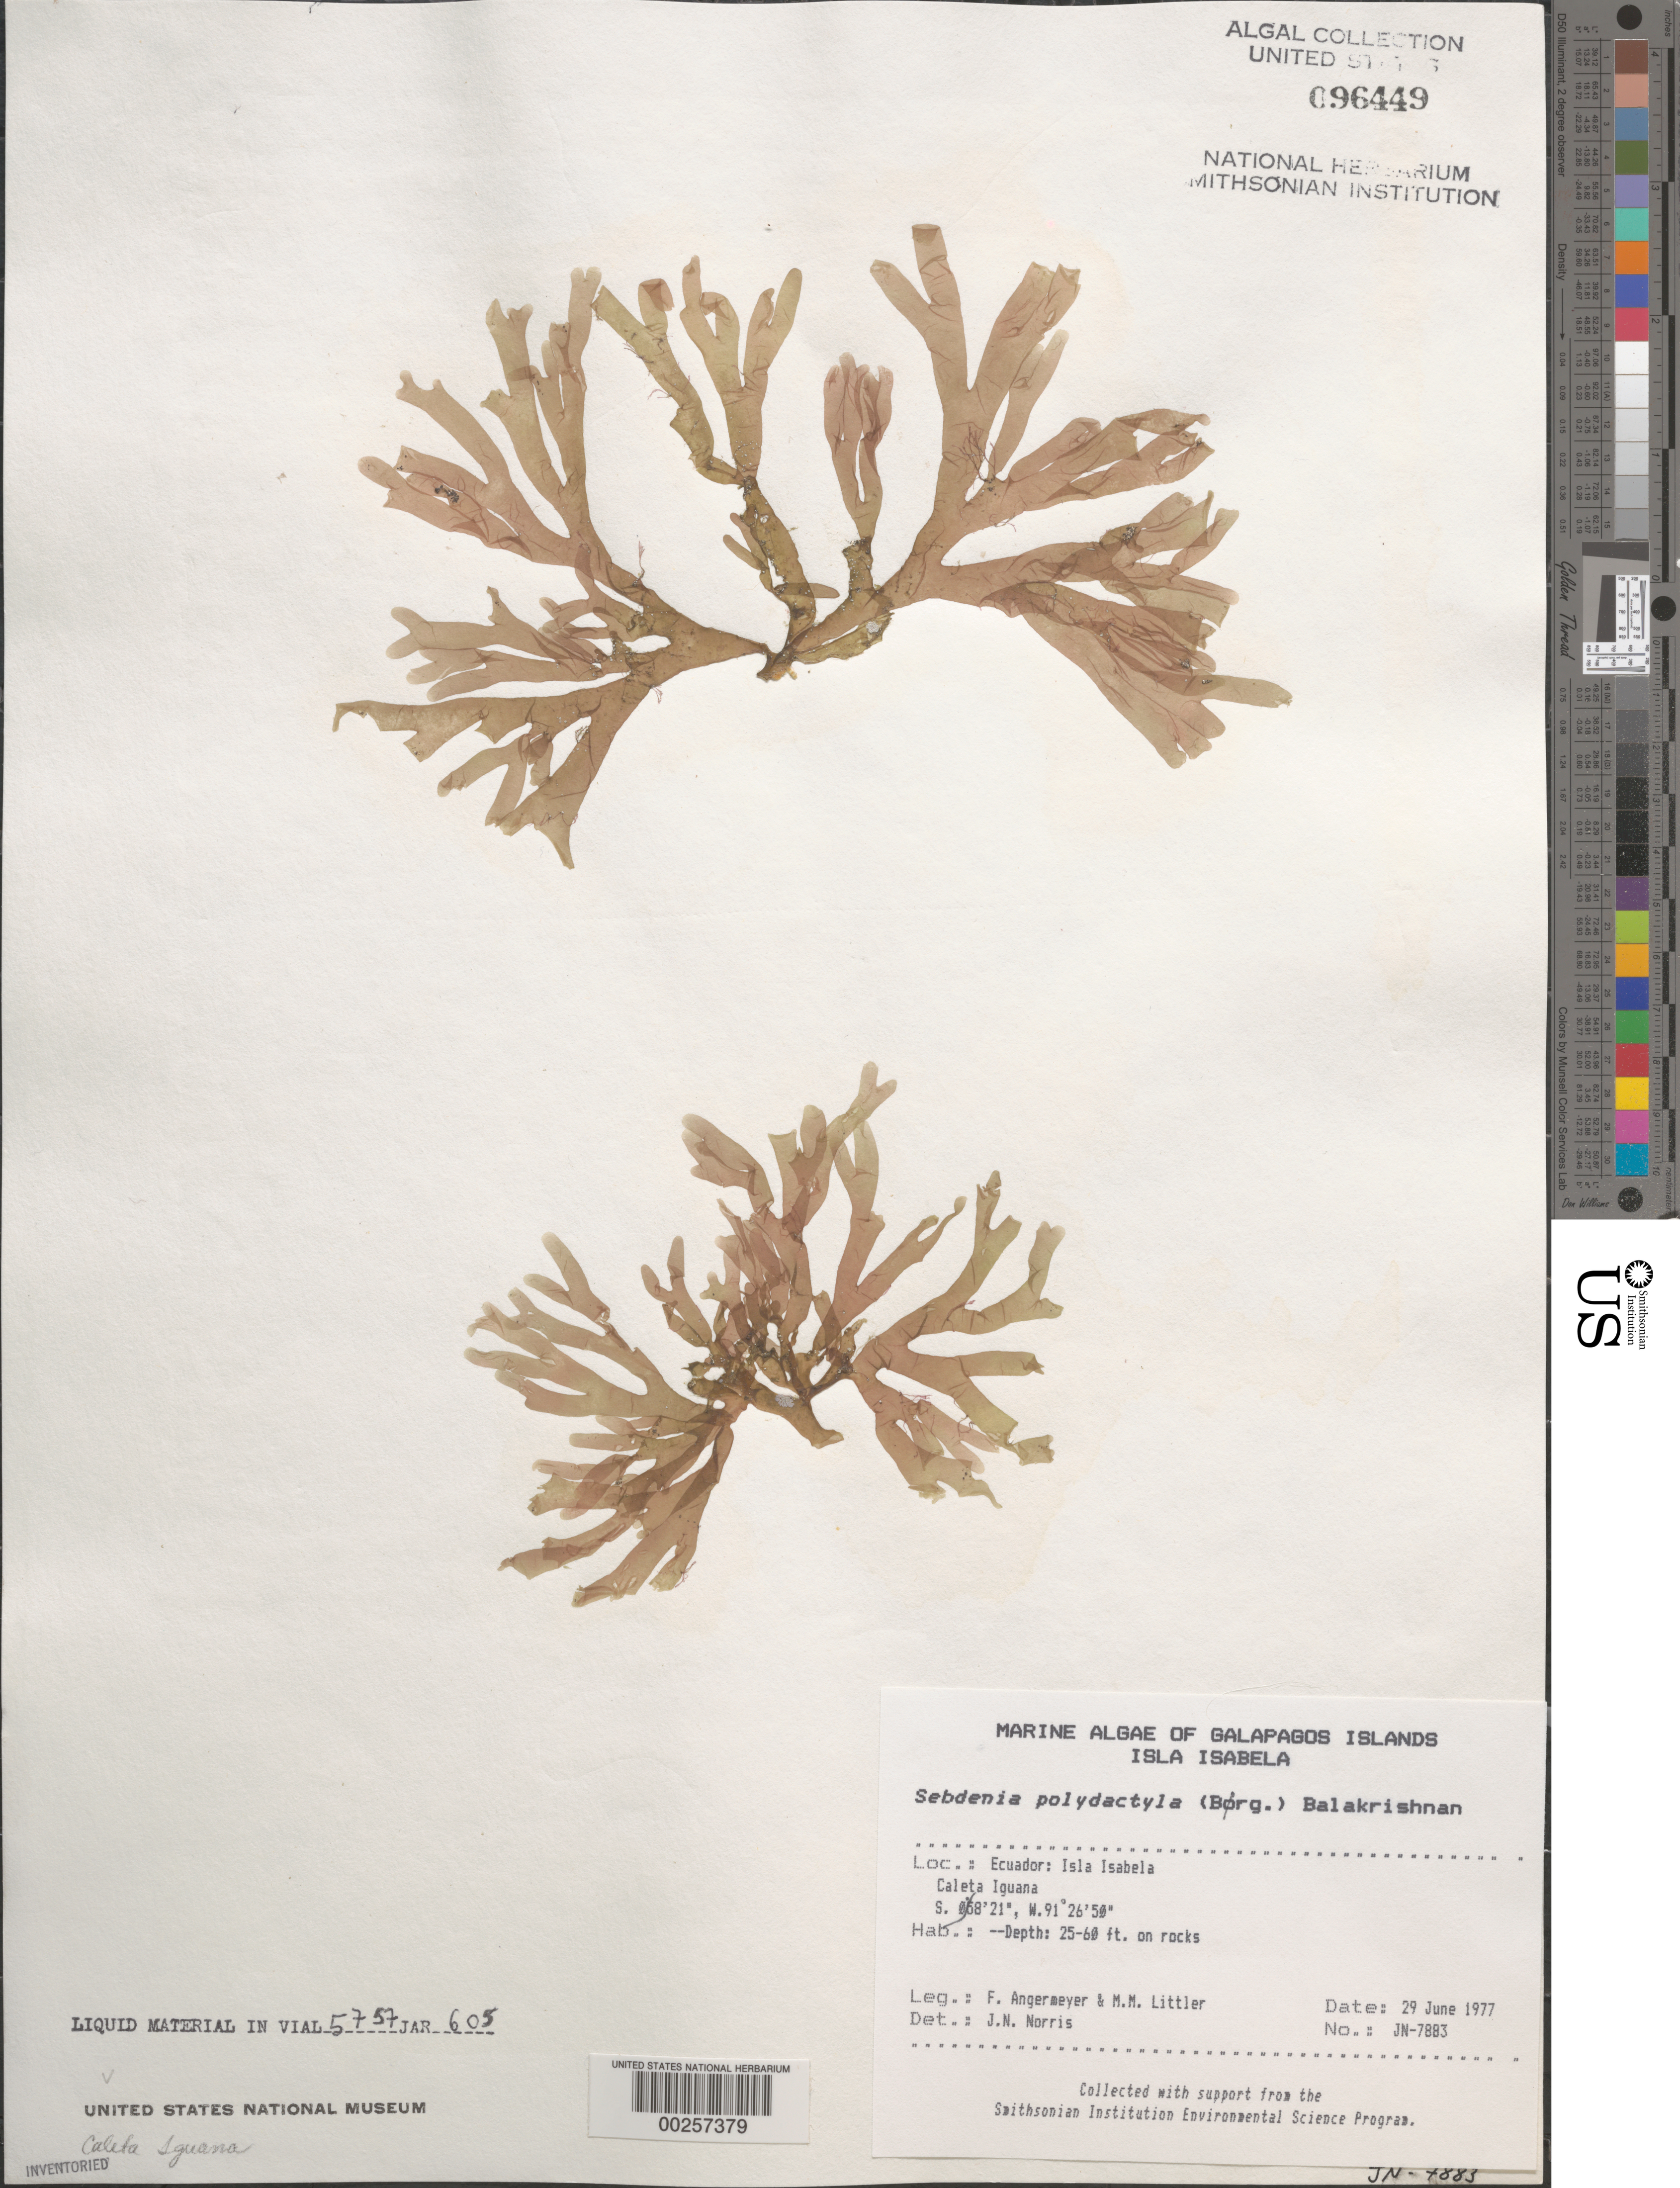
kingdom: Plantae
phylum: Rhodophyta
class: Florideophyceae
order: Sebdeniales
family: Sebdeniaceae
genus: Sebdenia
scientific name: Sebdenia polydactyla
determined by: Norris, James N.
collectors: F. Angermeyer & M. M. Littler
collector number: Jn-7883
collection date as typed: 29 Jun 1977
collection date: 1977-06-29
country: Ecuador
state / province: Colón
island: Isabela [Albemarle]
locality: Caleta Iguana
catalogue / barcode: US 96449